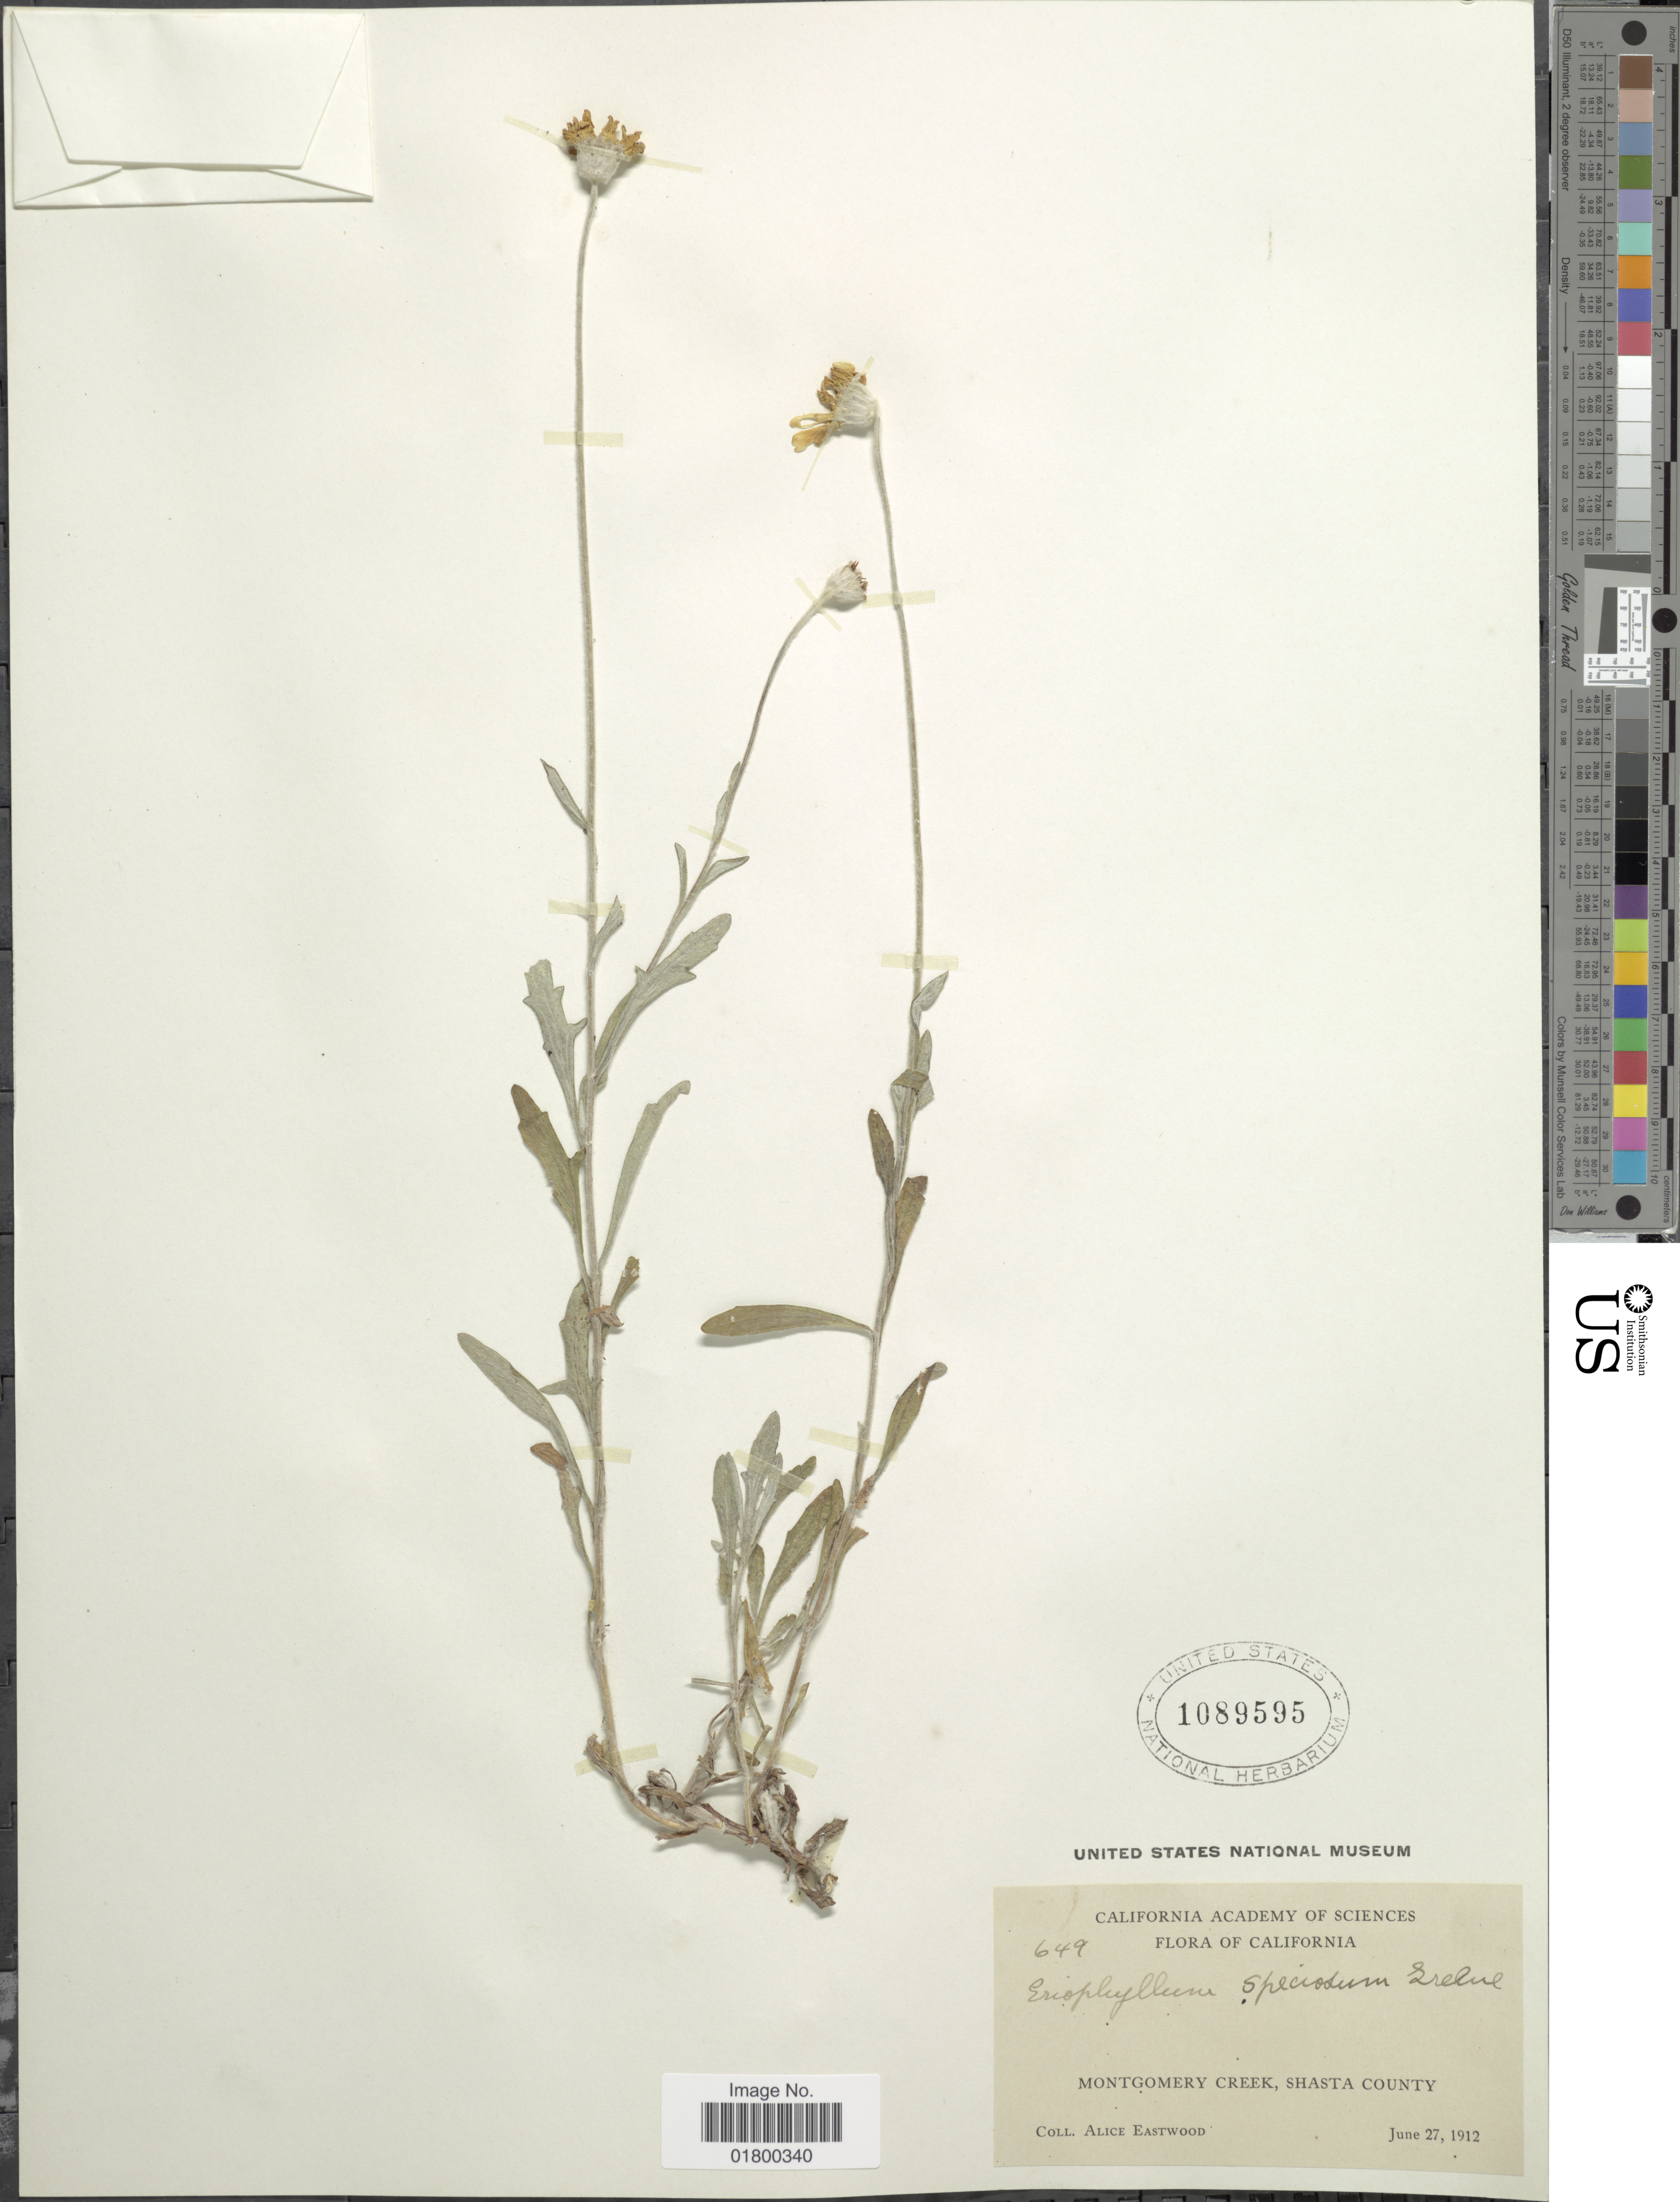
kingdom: Plantae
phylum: Tracheophyta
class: Magnoliopsida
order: Asterales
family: Asteraceae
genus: Eriophyllum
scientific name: Eriophyllum lanatum var. grandiflorum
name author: (A. Gray) Jeps.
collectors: A. Eastwood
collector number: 649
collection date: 1912-06-27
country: United States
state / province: California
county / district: Shasta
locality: Montgomery Creek, Shasta County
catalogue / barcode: US 1089595